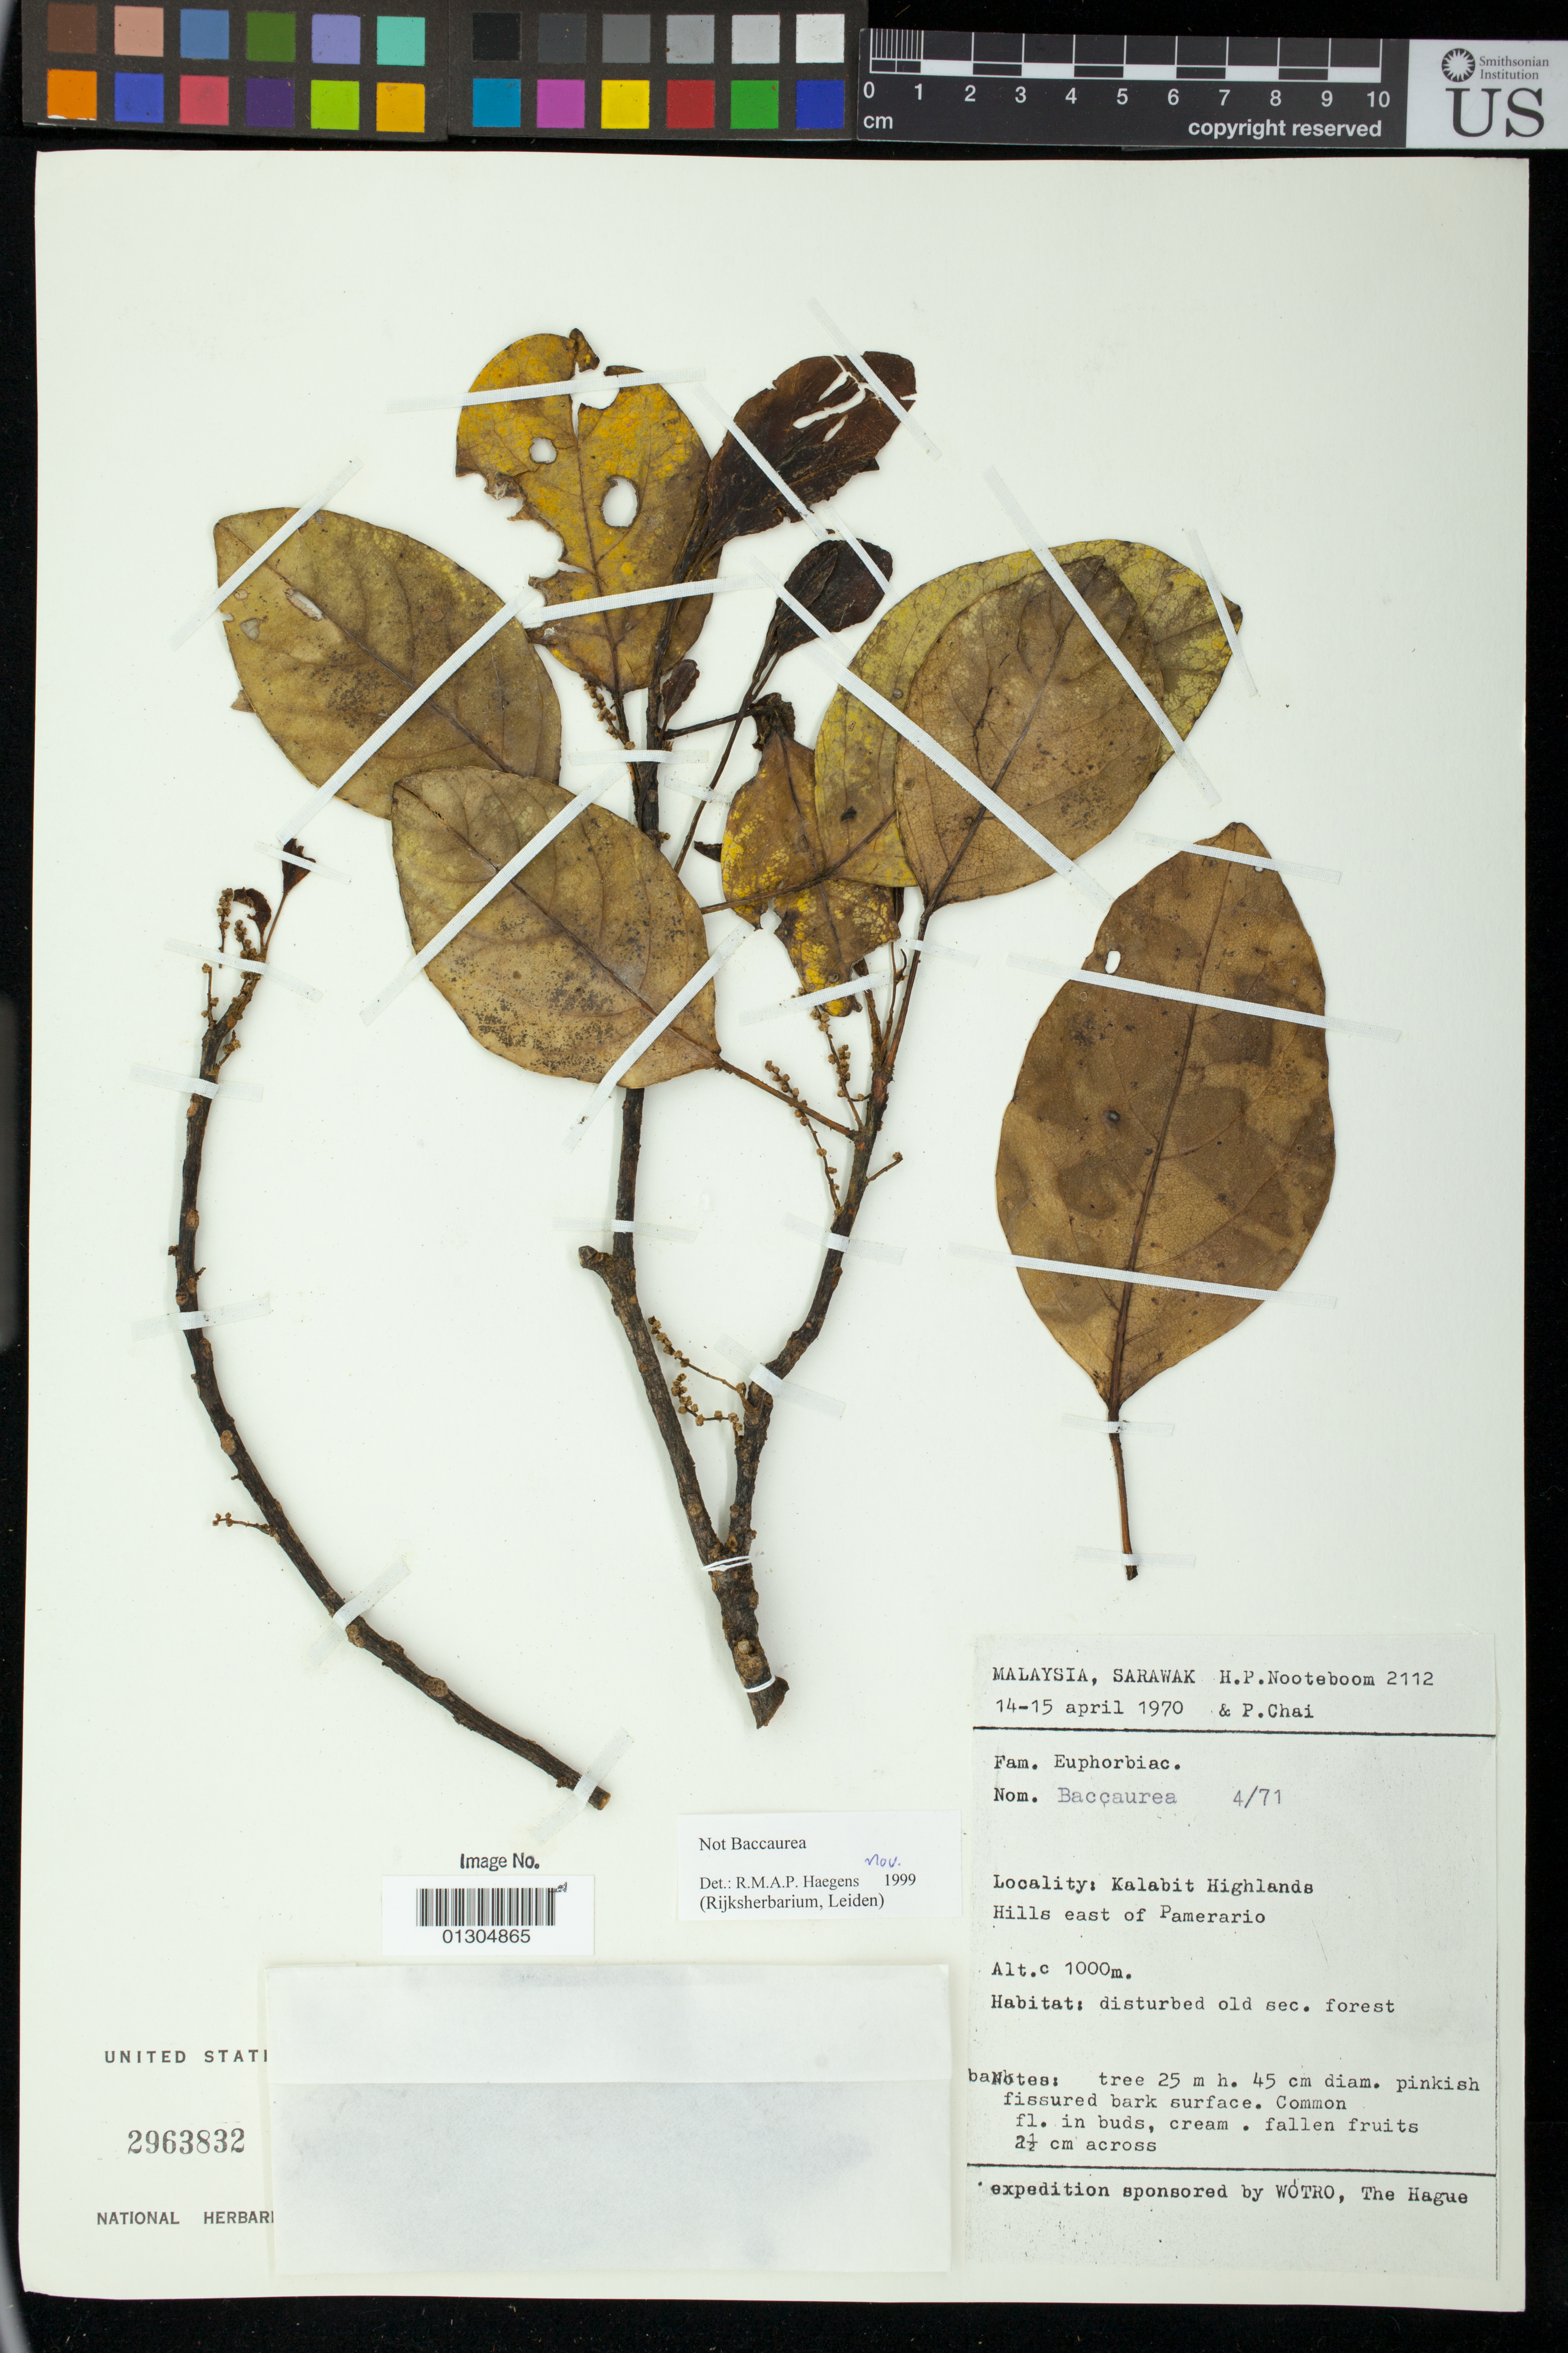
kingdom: Plantae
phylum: Tracheophyta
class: Magnoliopsida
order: Malpighiales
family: Euphorbiaceae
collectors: H. P. Nooteboom & P. Chai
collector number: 2112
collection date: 1970-04-14/1970-04-15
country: Malaysia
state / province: Sarawak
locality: Kalabit [Kelabit] Highlands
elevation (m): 1000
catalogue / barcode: US 2963832